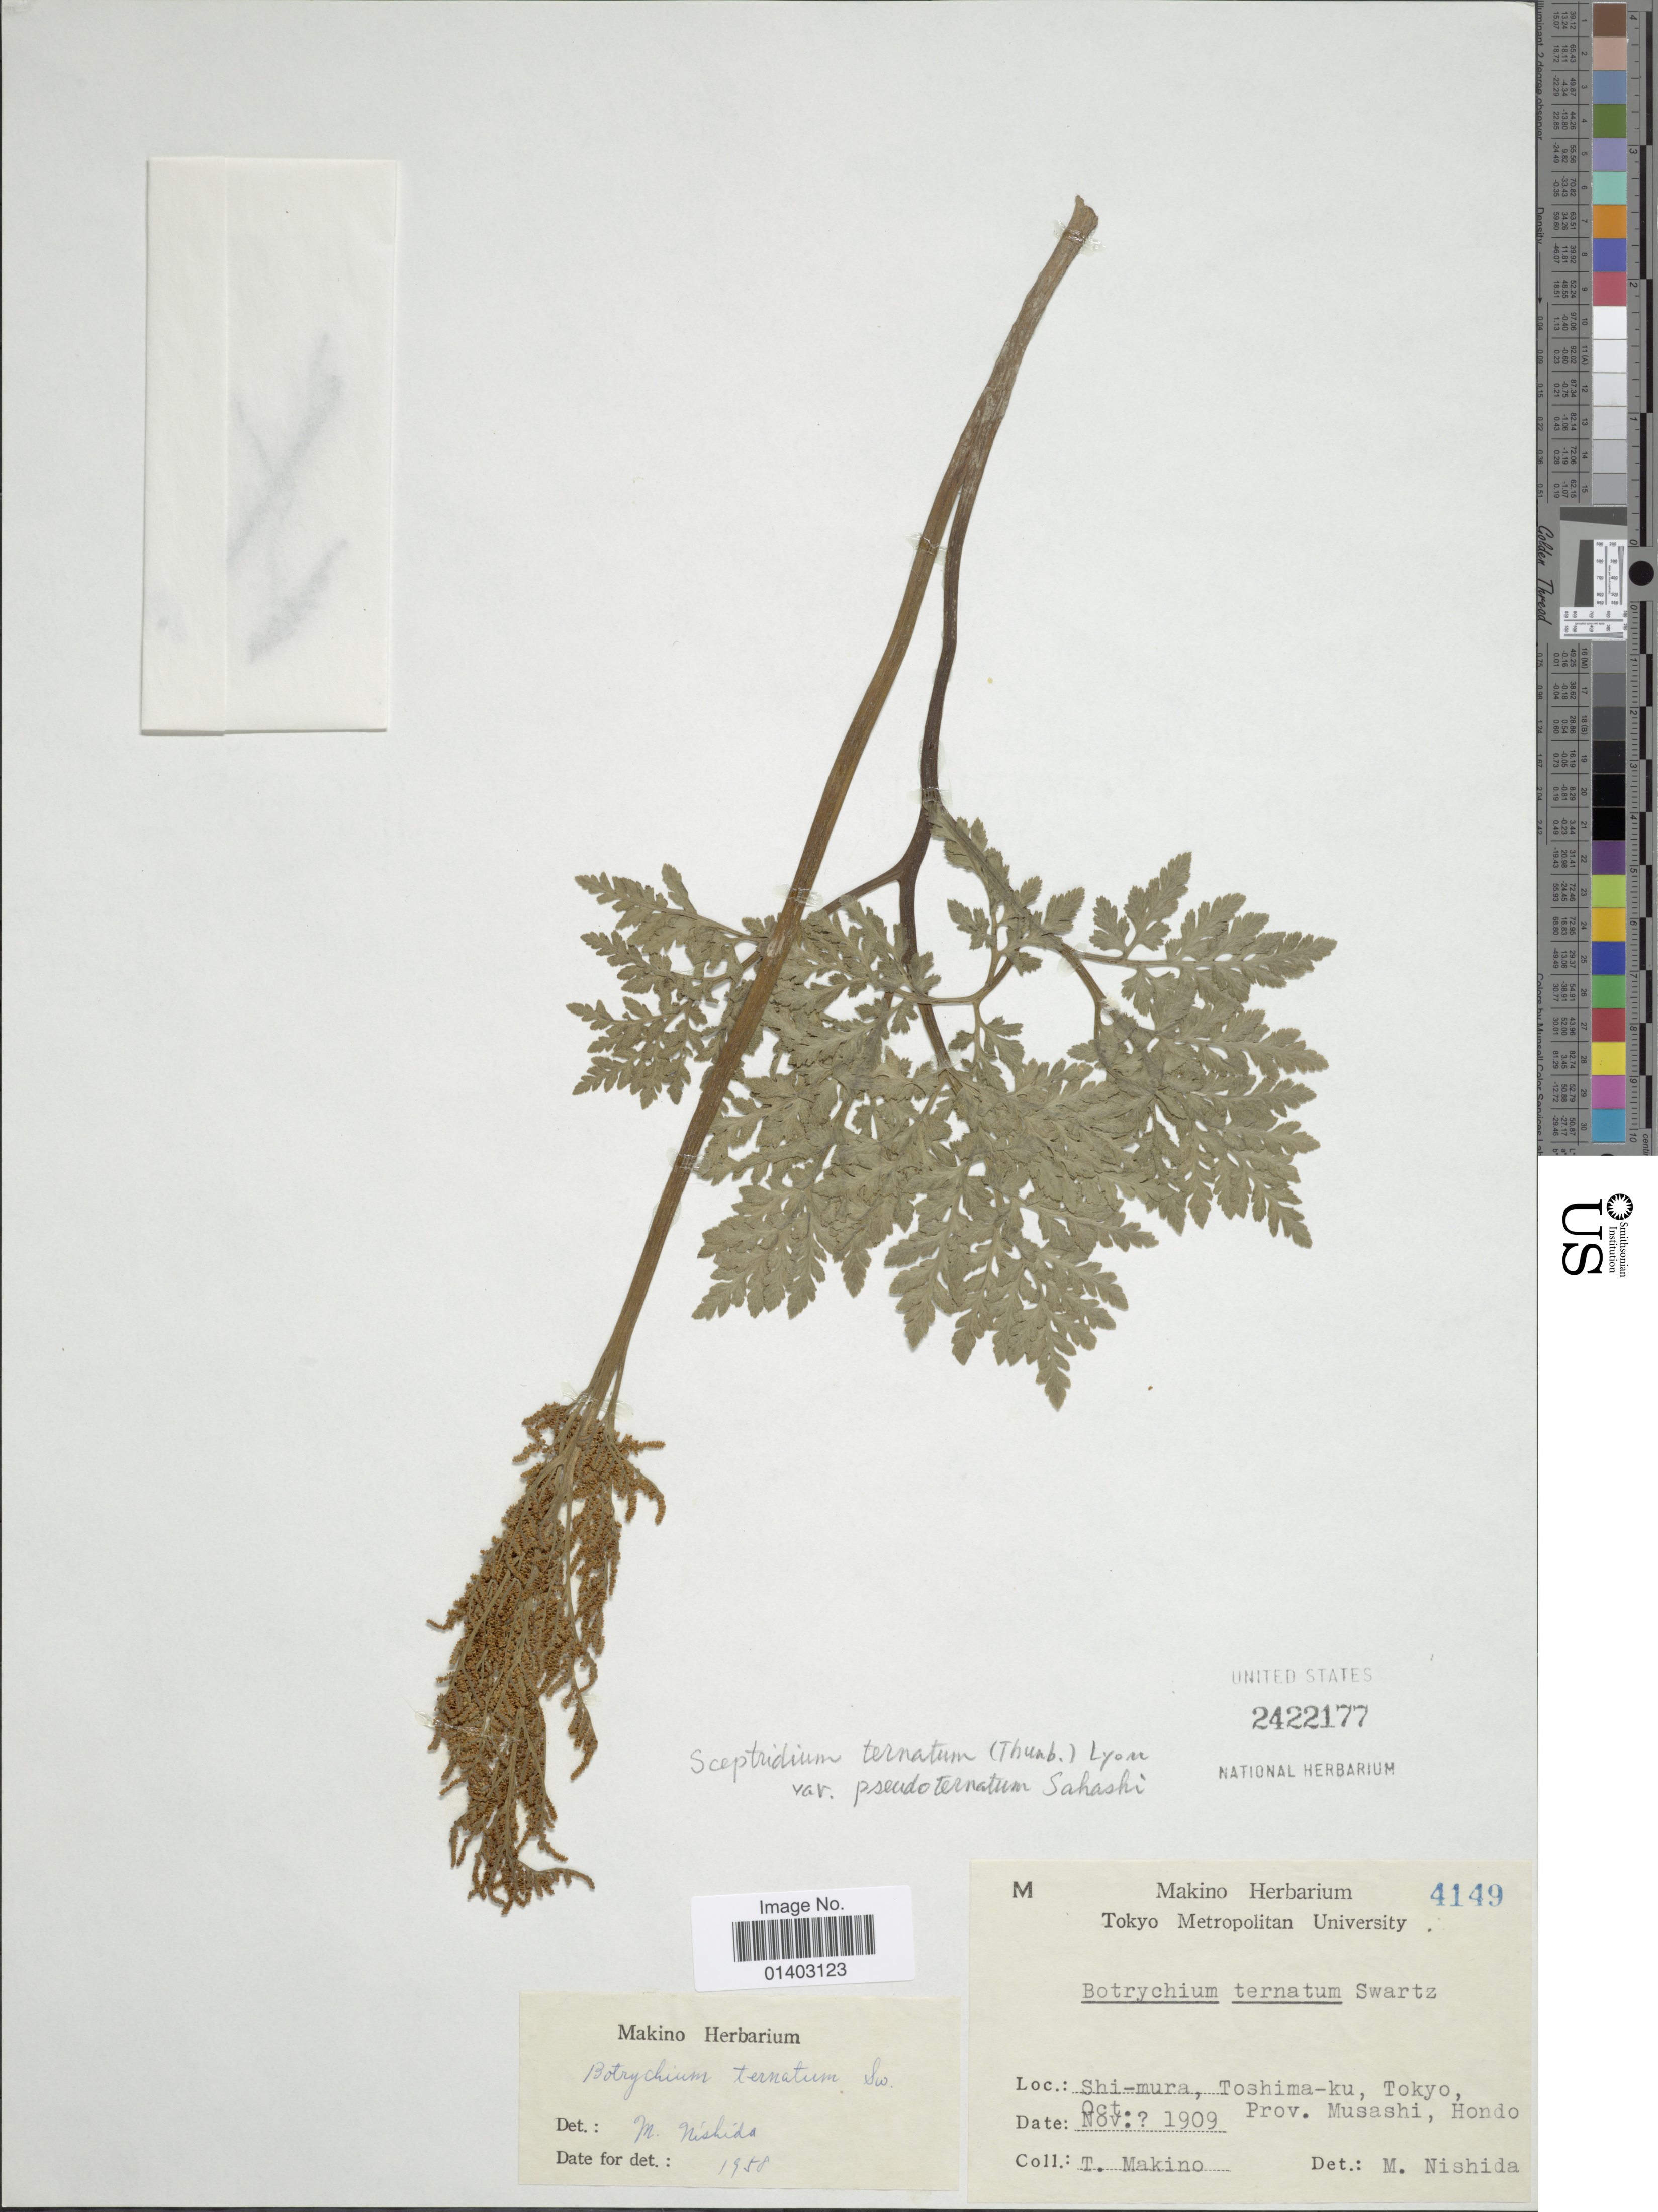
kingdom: Plantae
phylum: Tracheophyta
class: Polypodiopsida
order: Ophioglossales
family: Ophioglossaceae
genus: Botrychium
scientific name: Botrychium japonicum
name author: (Prantl) Underw.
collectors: T. Makino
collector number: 4149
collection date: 1909-10/1909-11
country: Japan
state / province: Tokyo, Federal City of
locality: Shi-mura, Toshima-ku, Prov. Musashi, Hondo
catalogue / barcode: US 2422177